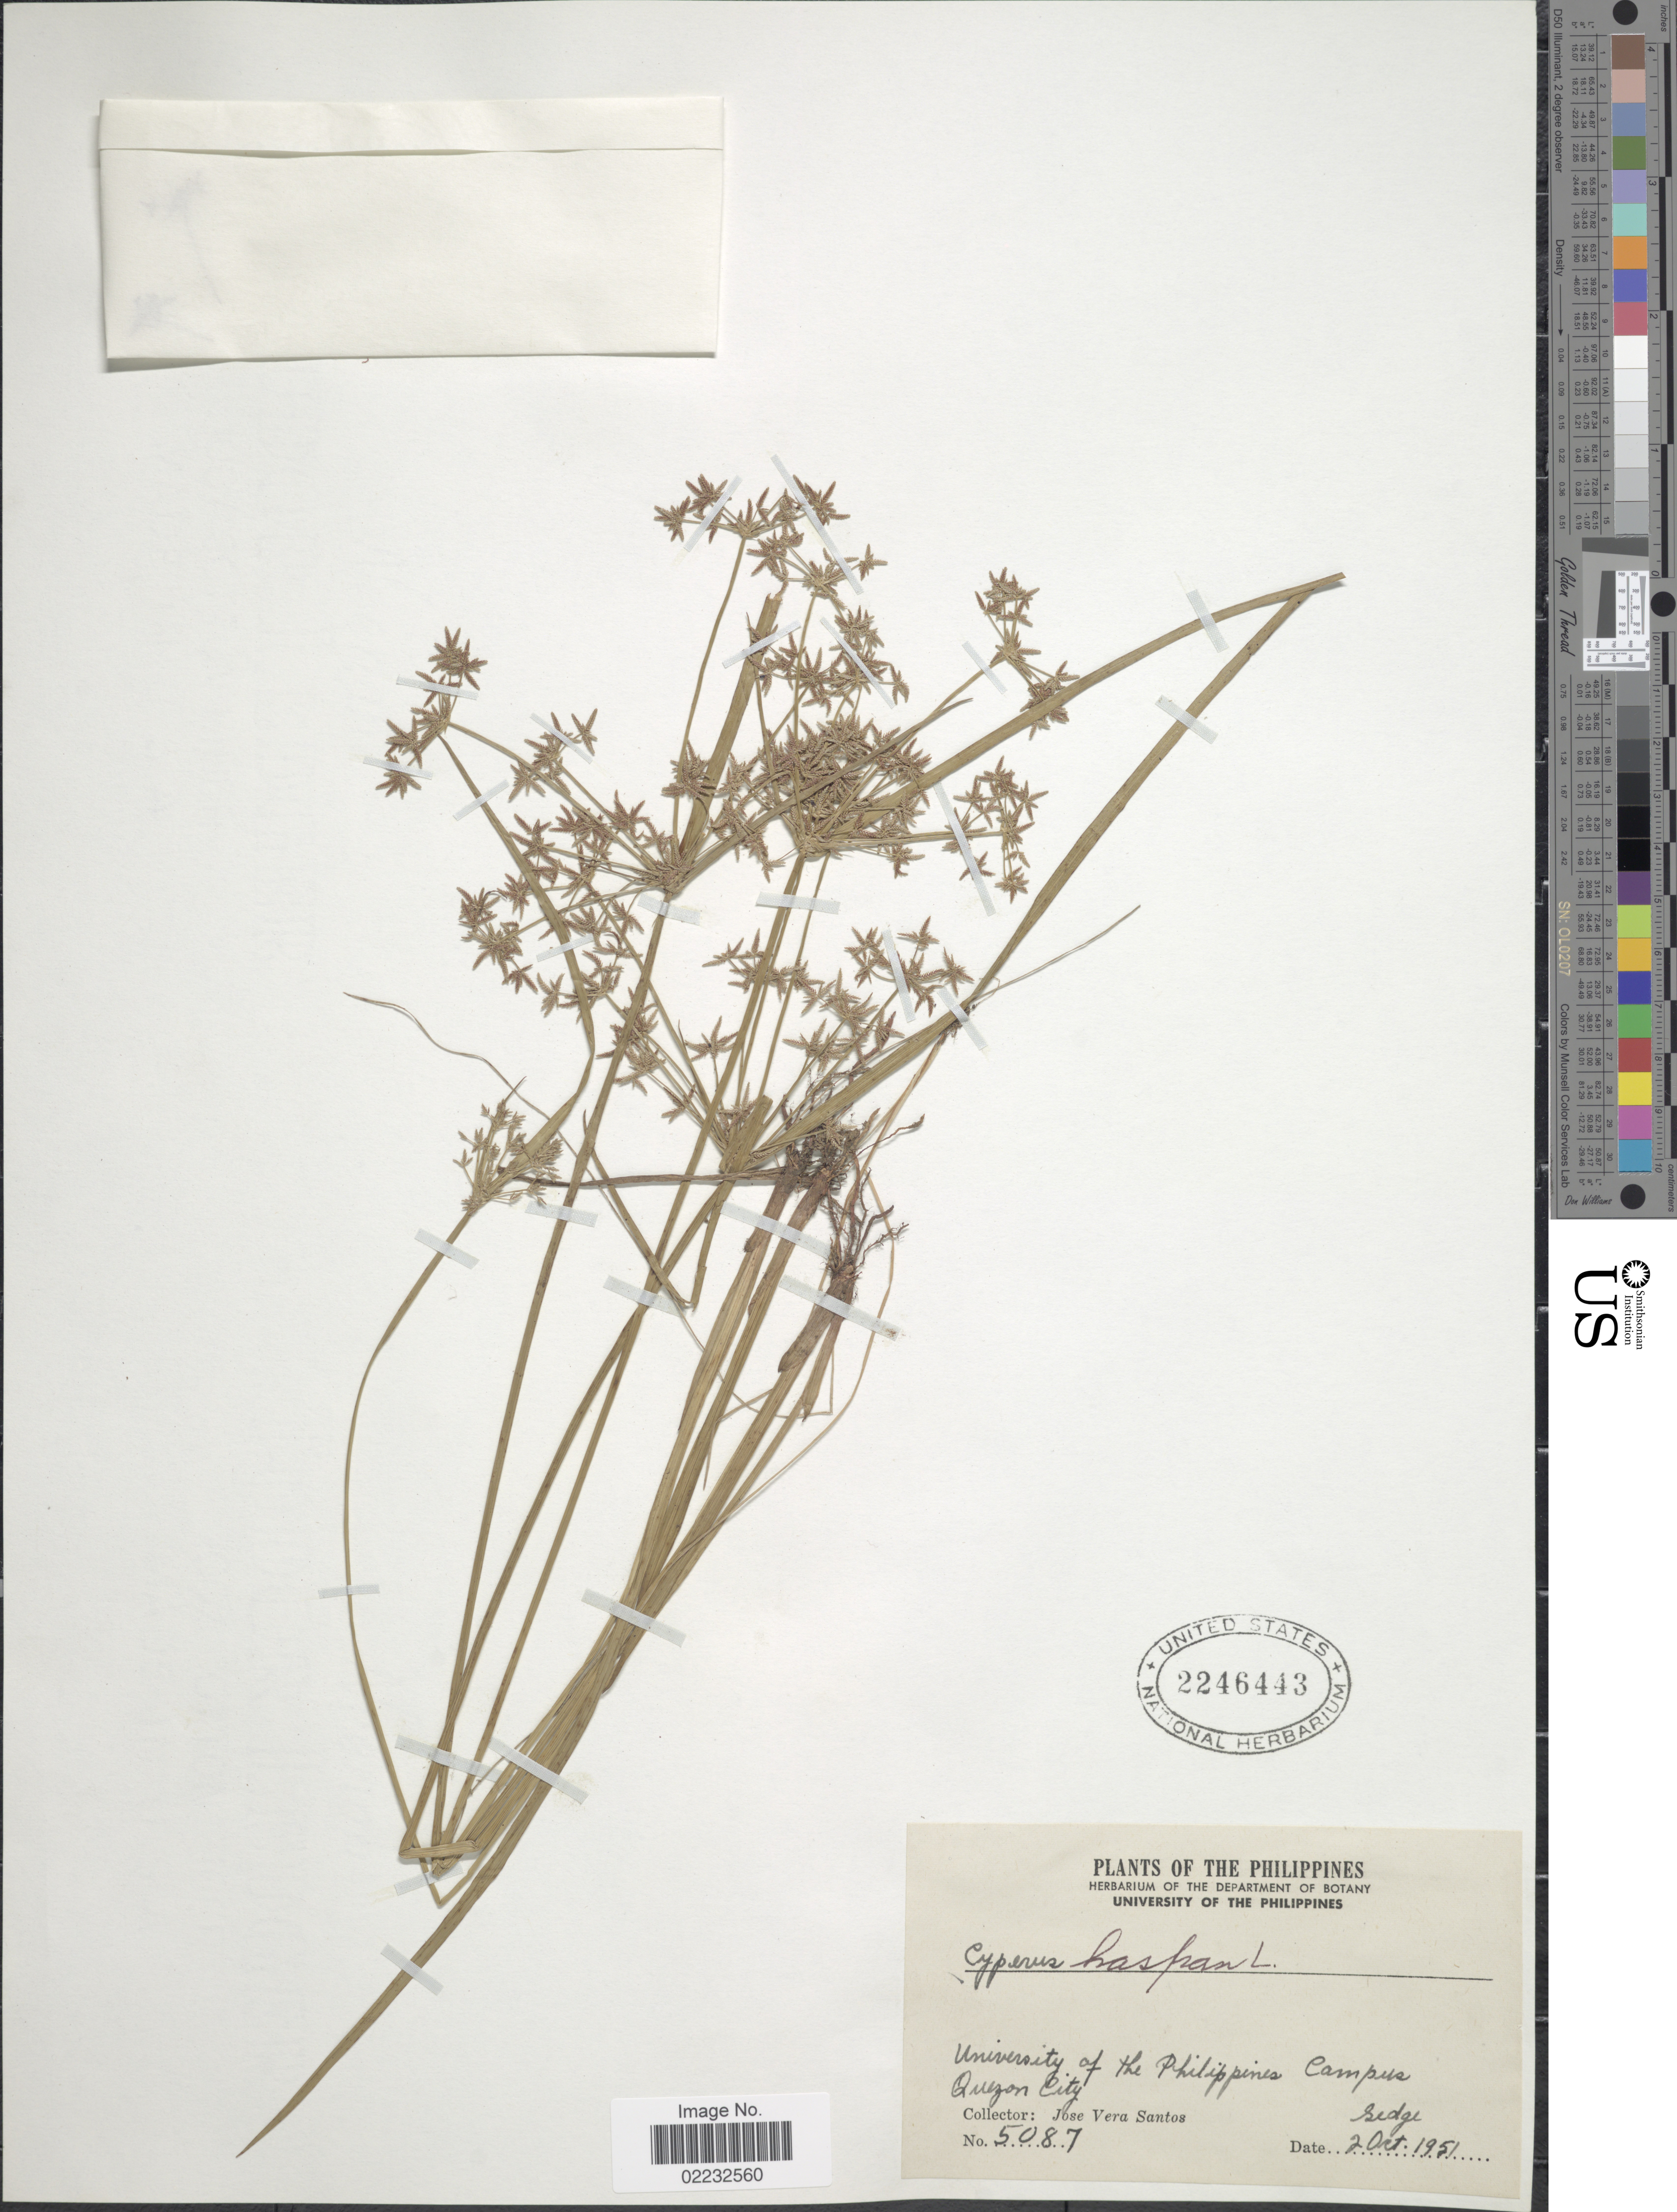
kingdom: Plantae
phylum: Tracheophyta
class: Liliopsida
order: Poales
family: Cyperaceae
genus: Cyperus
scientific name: Cyperus haspan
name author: L.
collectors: J. V. Santos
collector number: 5087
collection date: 1951-10-02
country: Philippines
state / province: National Capital Region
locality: University of Philippines Campus, Quezon city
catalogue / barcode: US 2246443